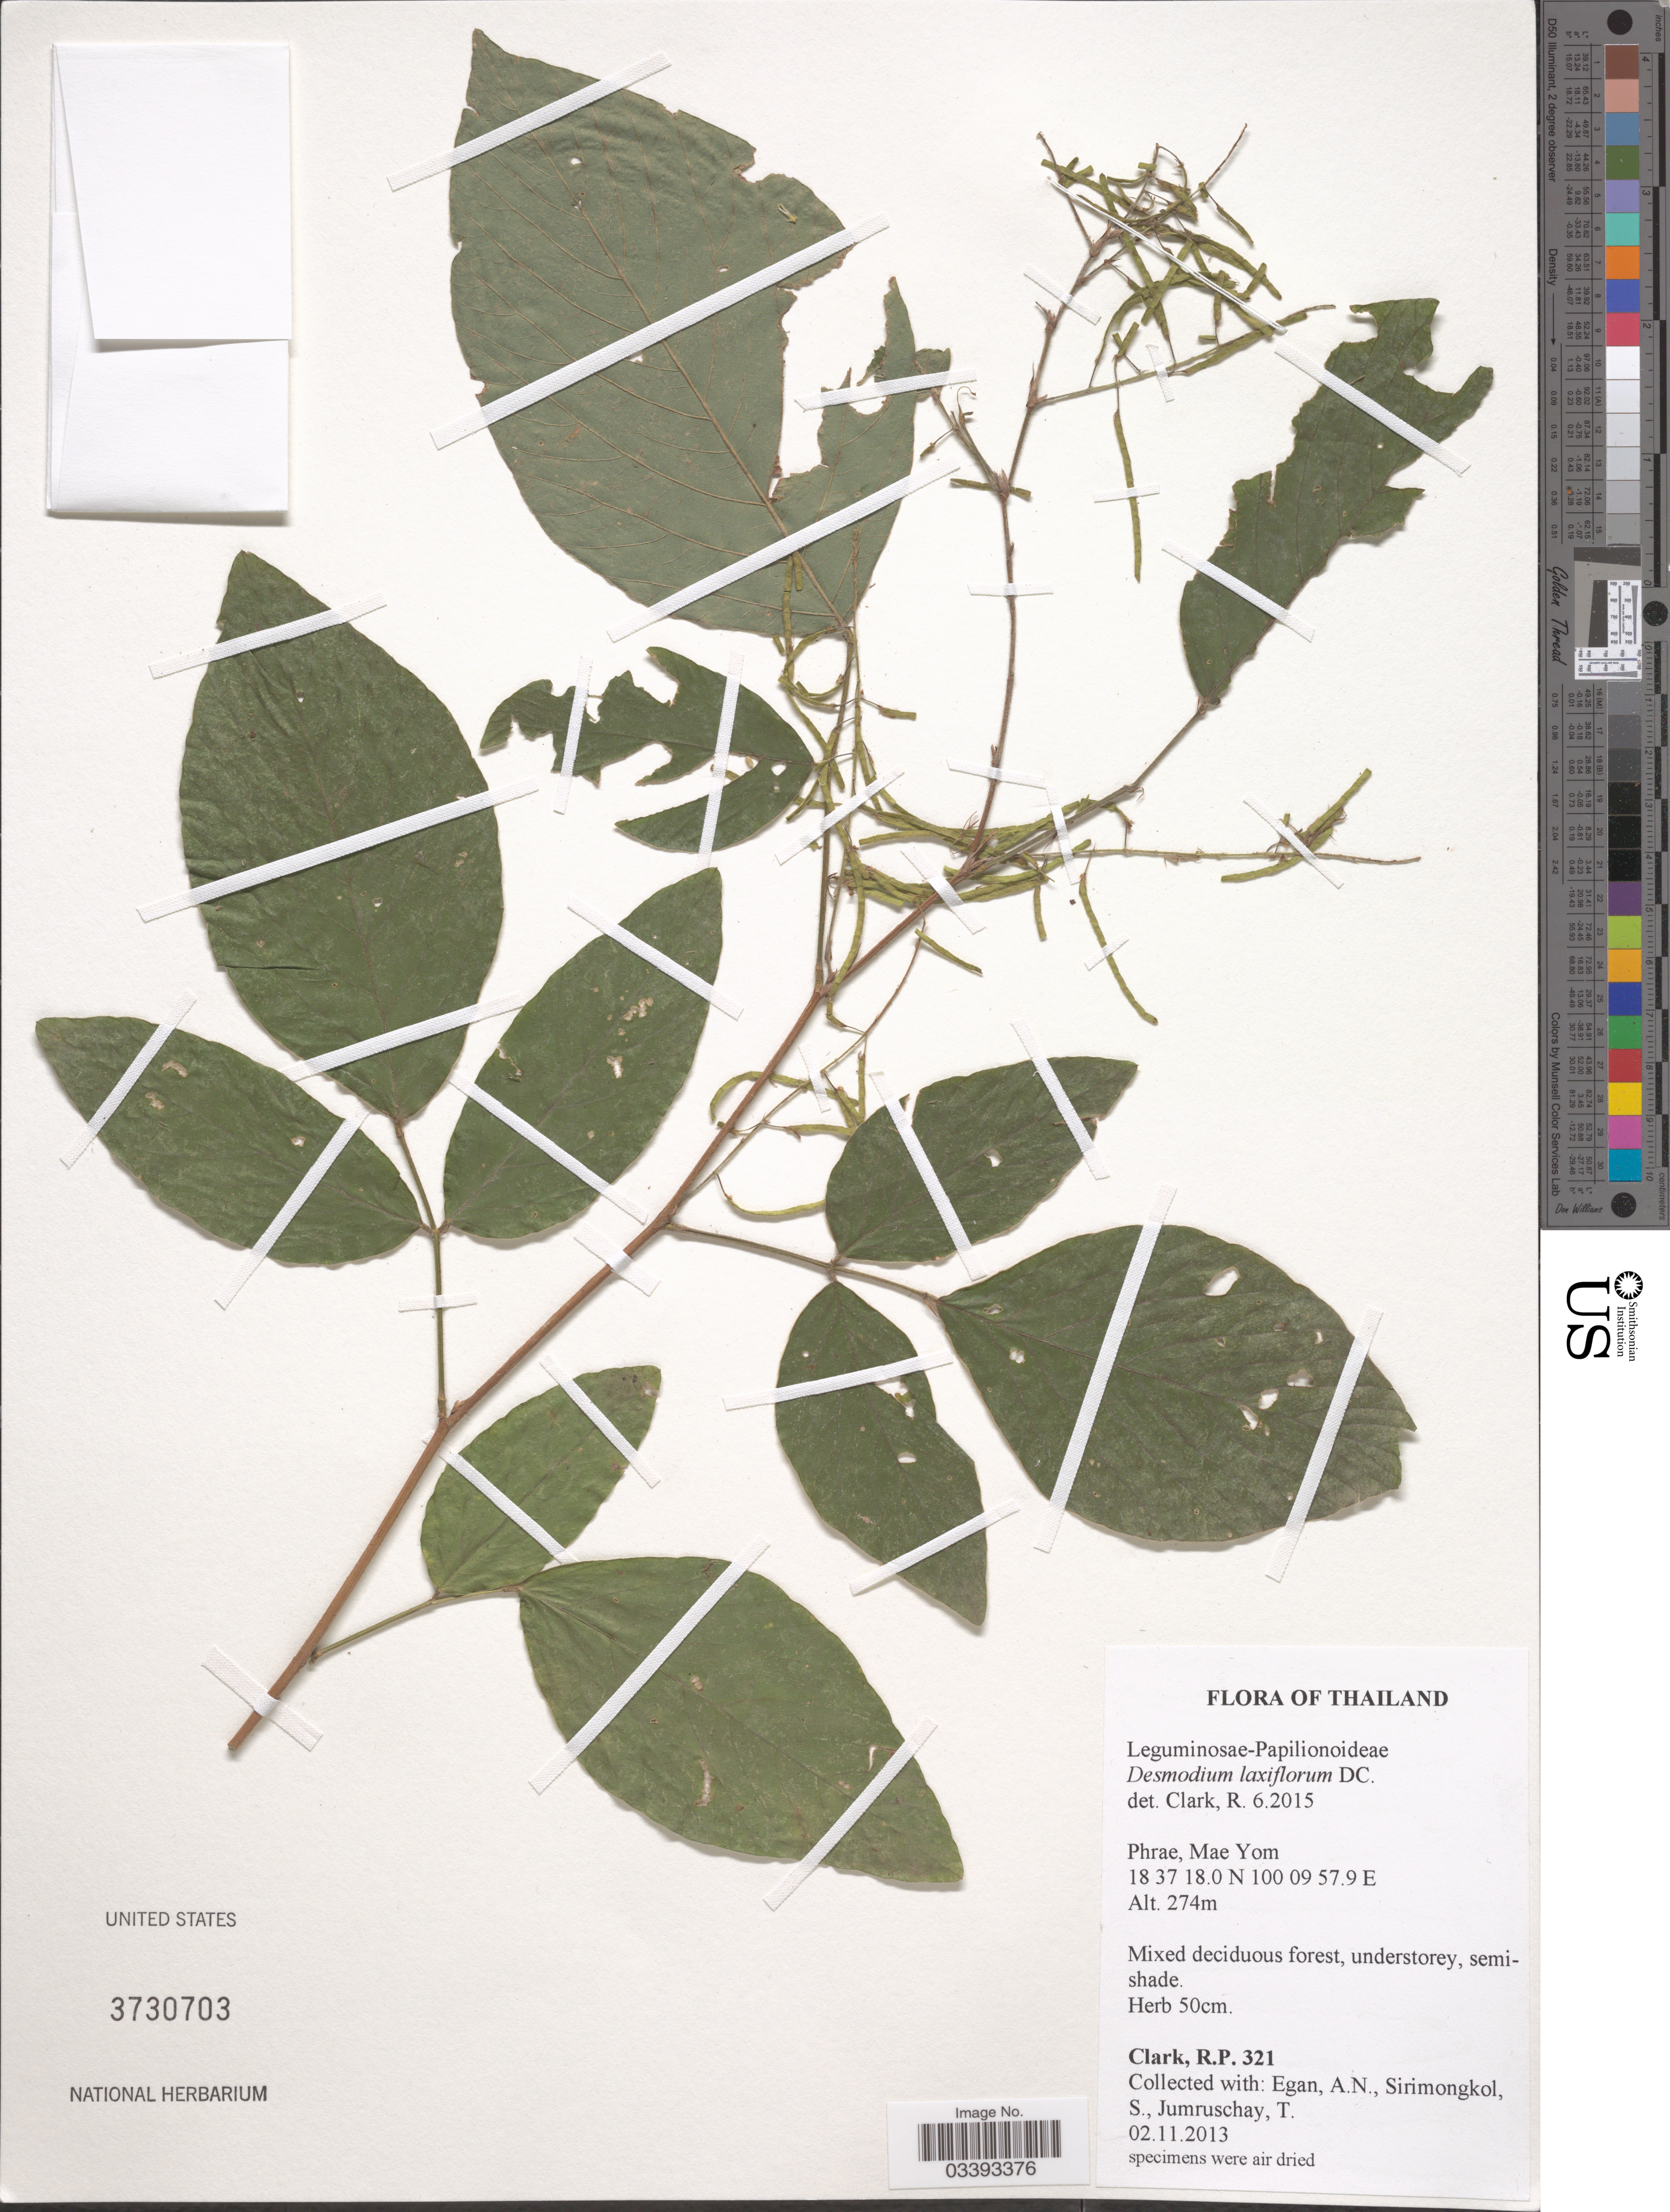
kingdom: Plantae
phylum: Tracheophyta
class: Magnoliopsida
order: Fabales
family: Fabaceae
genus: Sohmaea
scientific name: Sohmaea laxiflora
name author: (DC.) H. Ohashi & K. Ohashi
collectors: R. P. Clark, A. N. Egan, S. Sirimongkol & T. Jumruschay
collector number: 321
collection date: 2013-11-02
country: Thailand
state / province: Phrae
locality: Mae Yom.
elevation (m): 274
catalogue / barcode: US 3730703